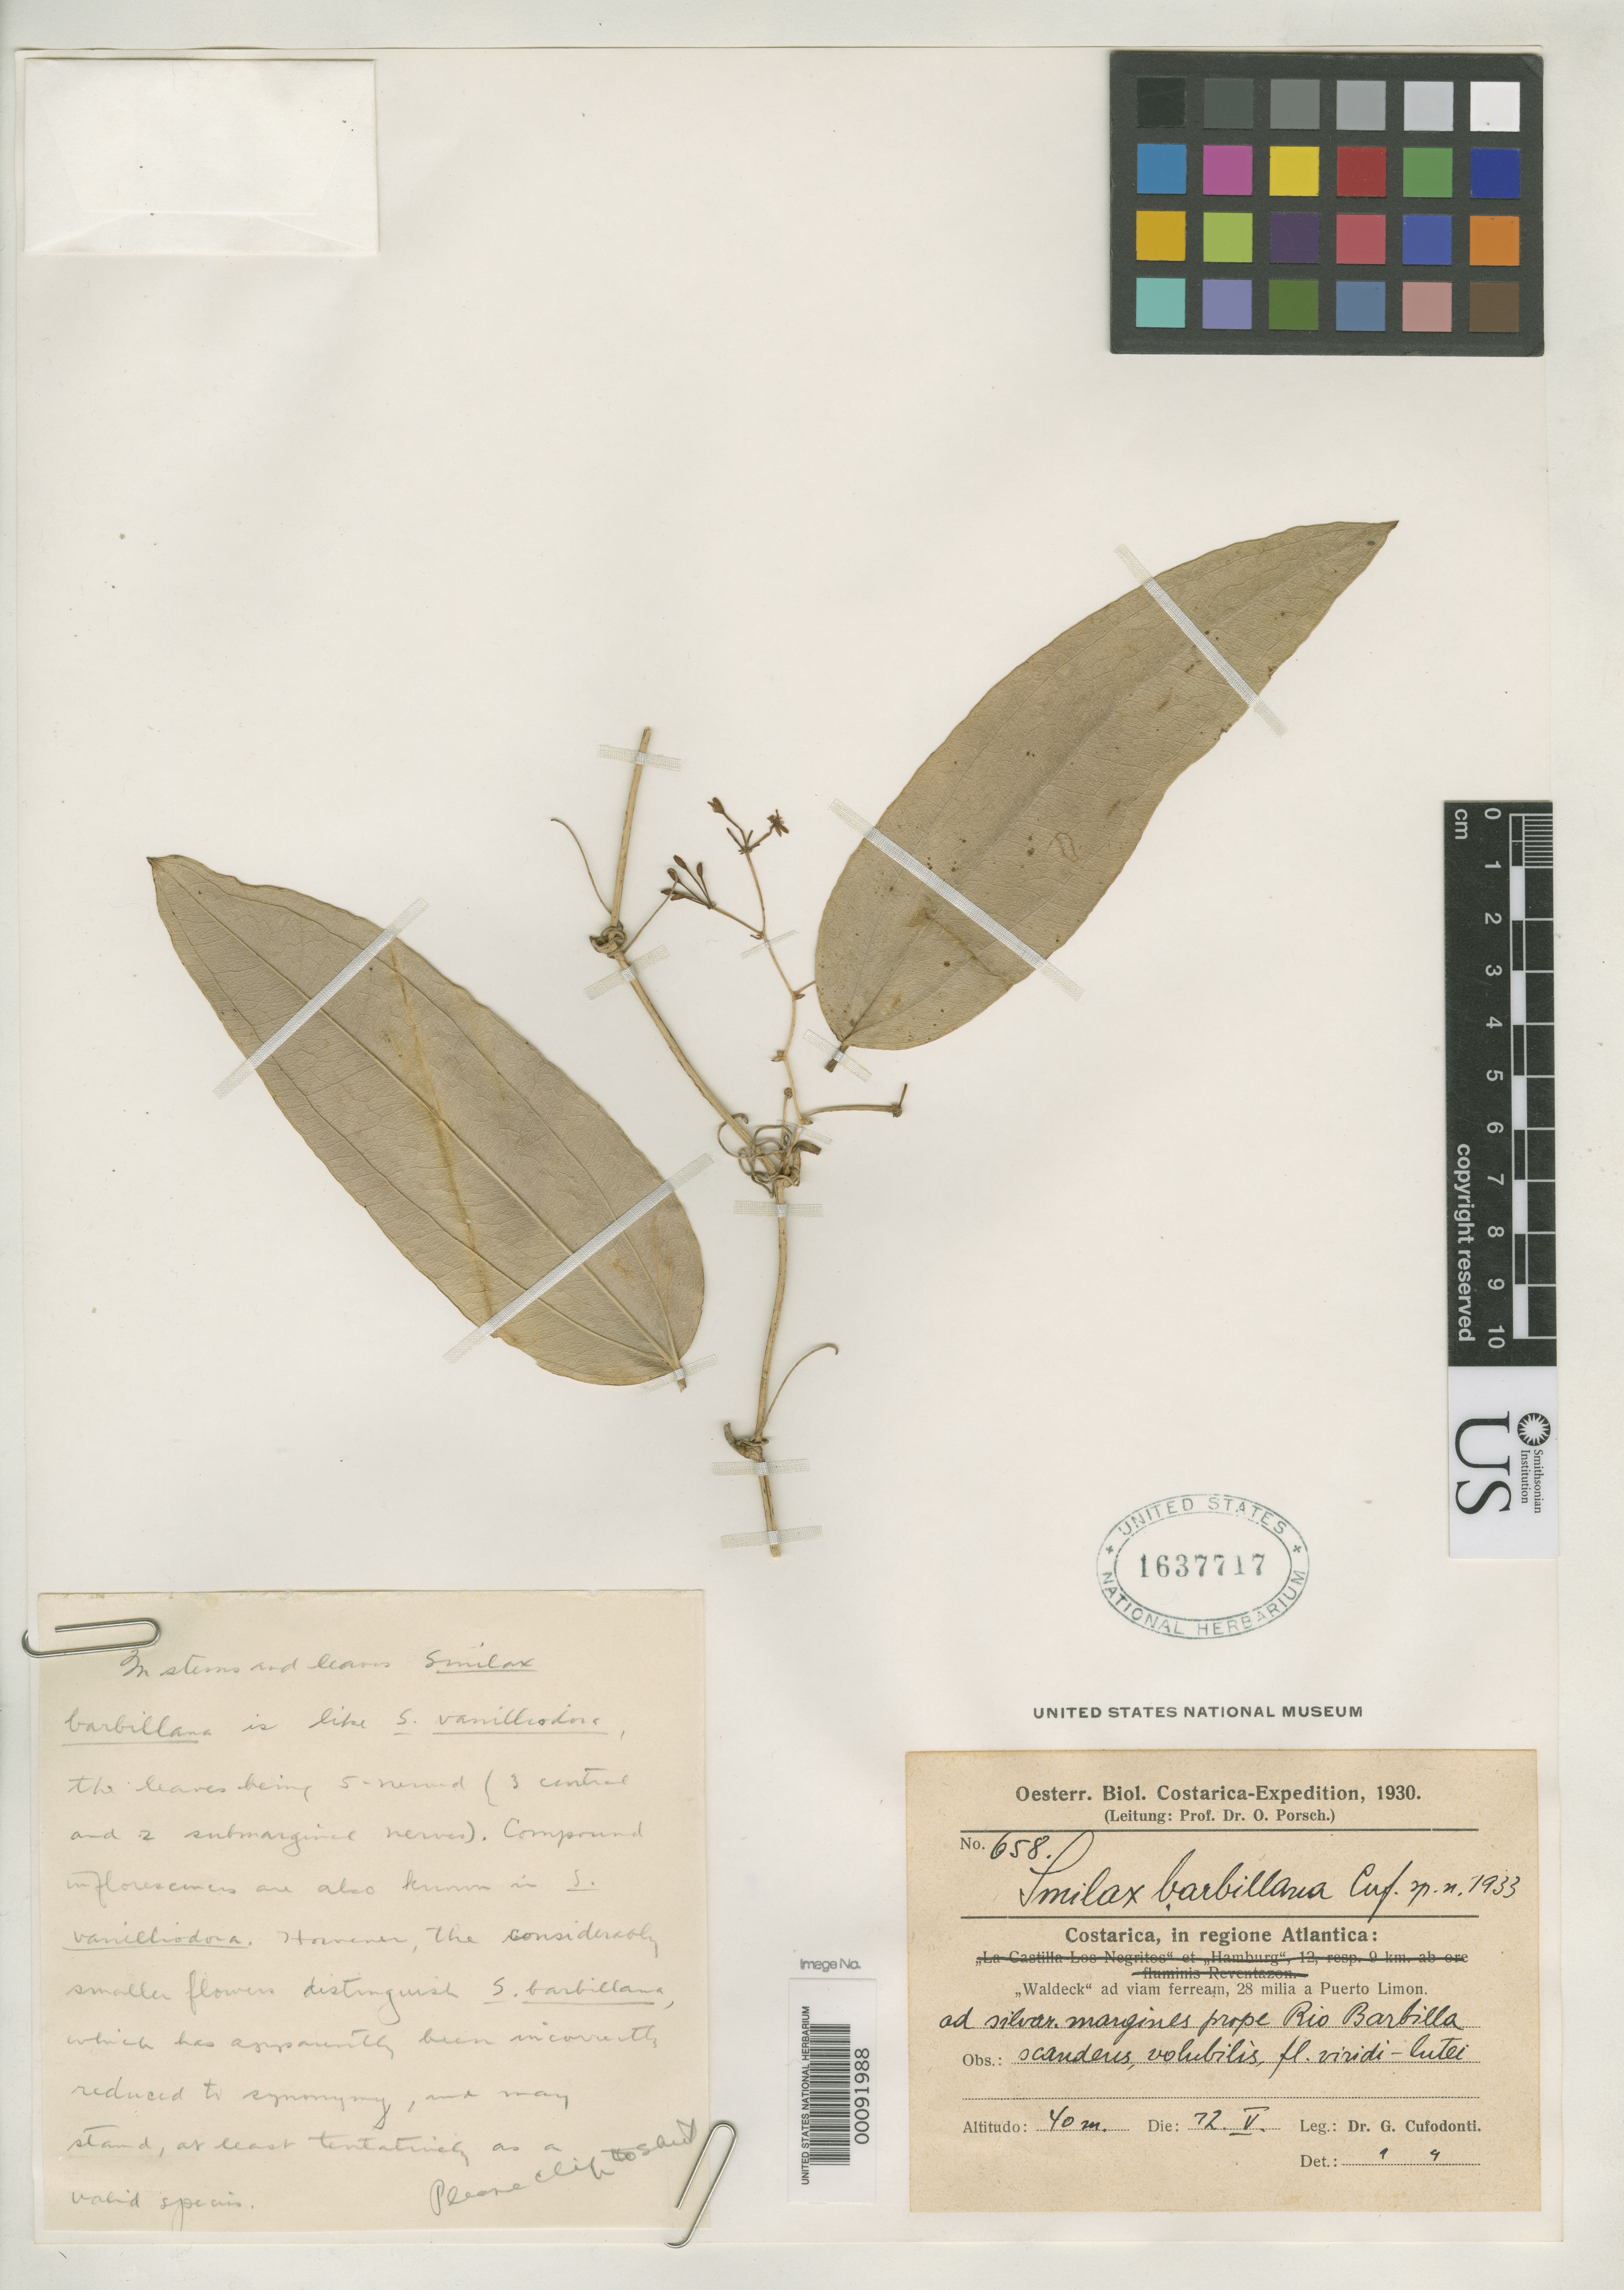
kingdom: Plantae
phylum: Tracheophyta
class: Liliopsida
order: Liliales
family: Smilacaceae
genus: Smilax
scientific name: Smilax barbillana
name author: Cufod.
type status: Type Collection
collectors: G. Cufodontis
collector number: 658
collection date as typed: May 1930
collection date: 1930-05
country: Costa Rica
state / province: Limón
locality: "Waldeck", 28 mi from Puerto Limon.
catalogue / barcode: US 1637717